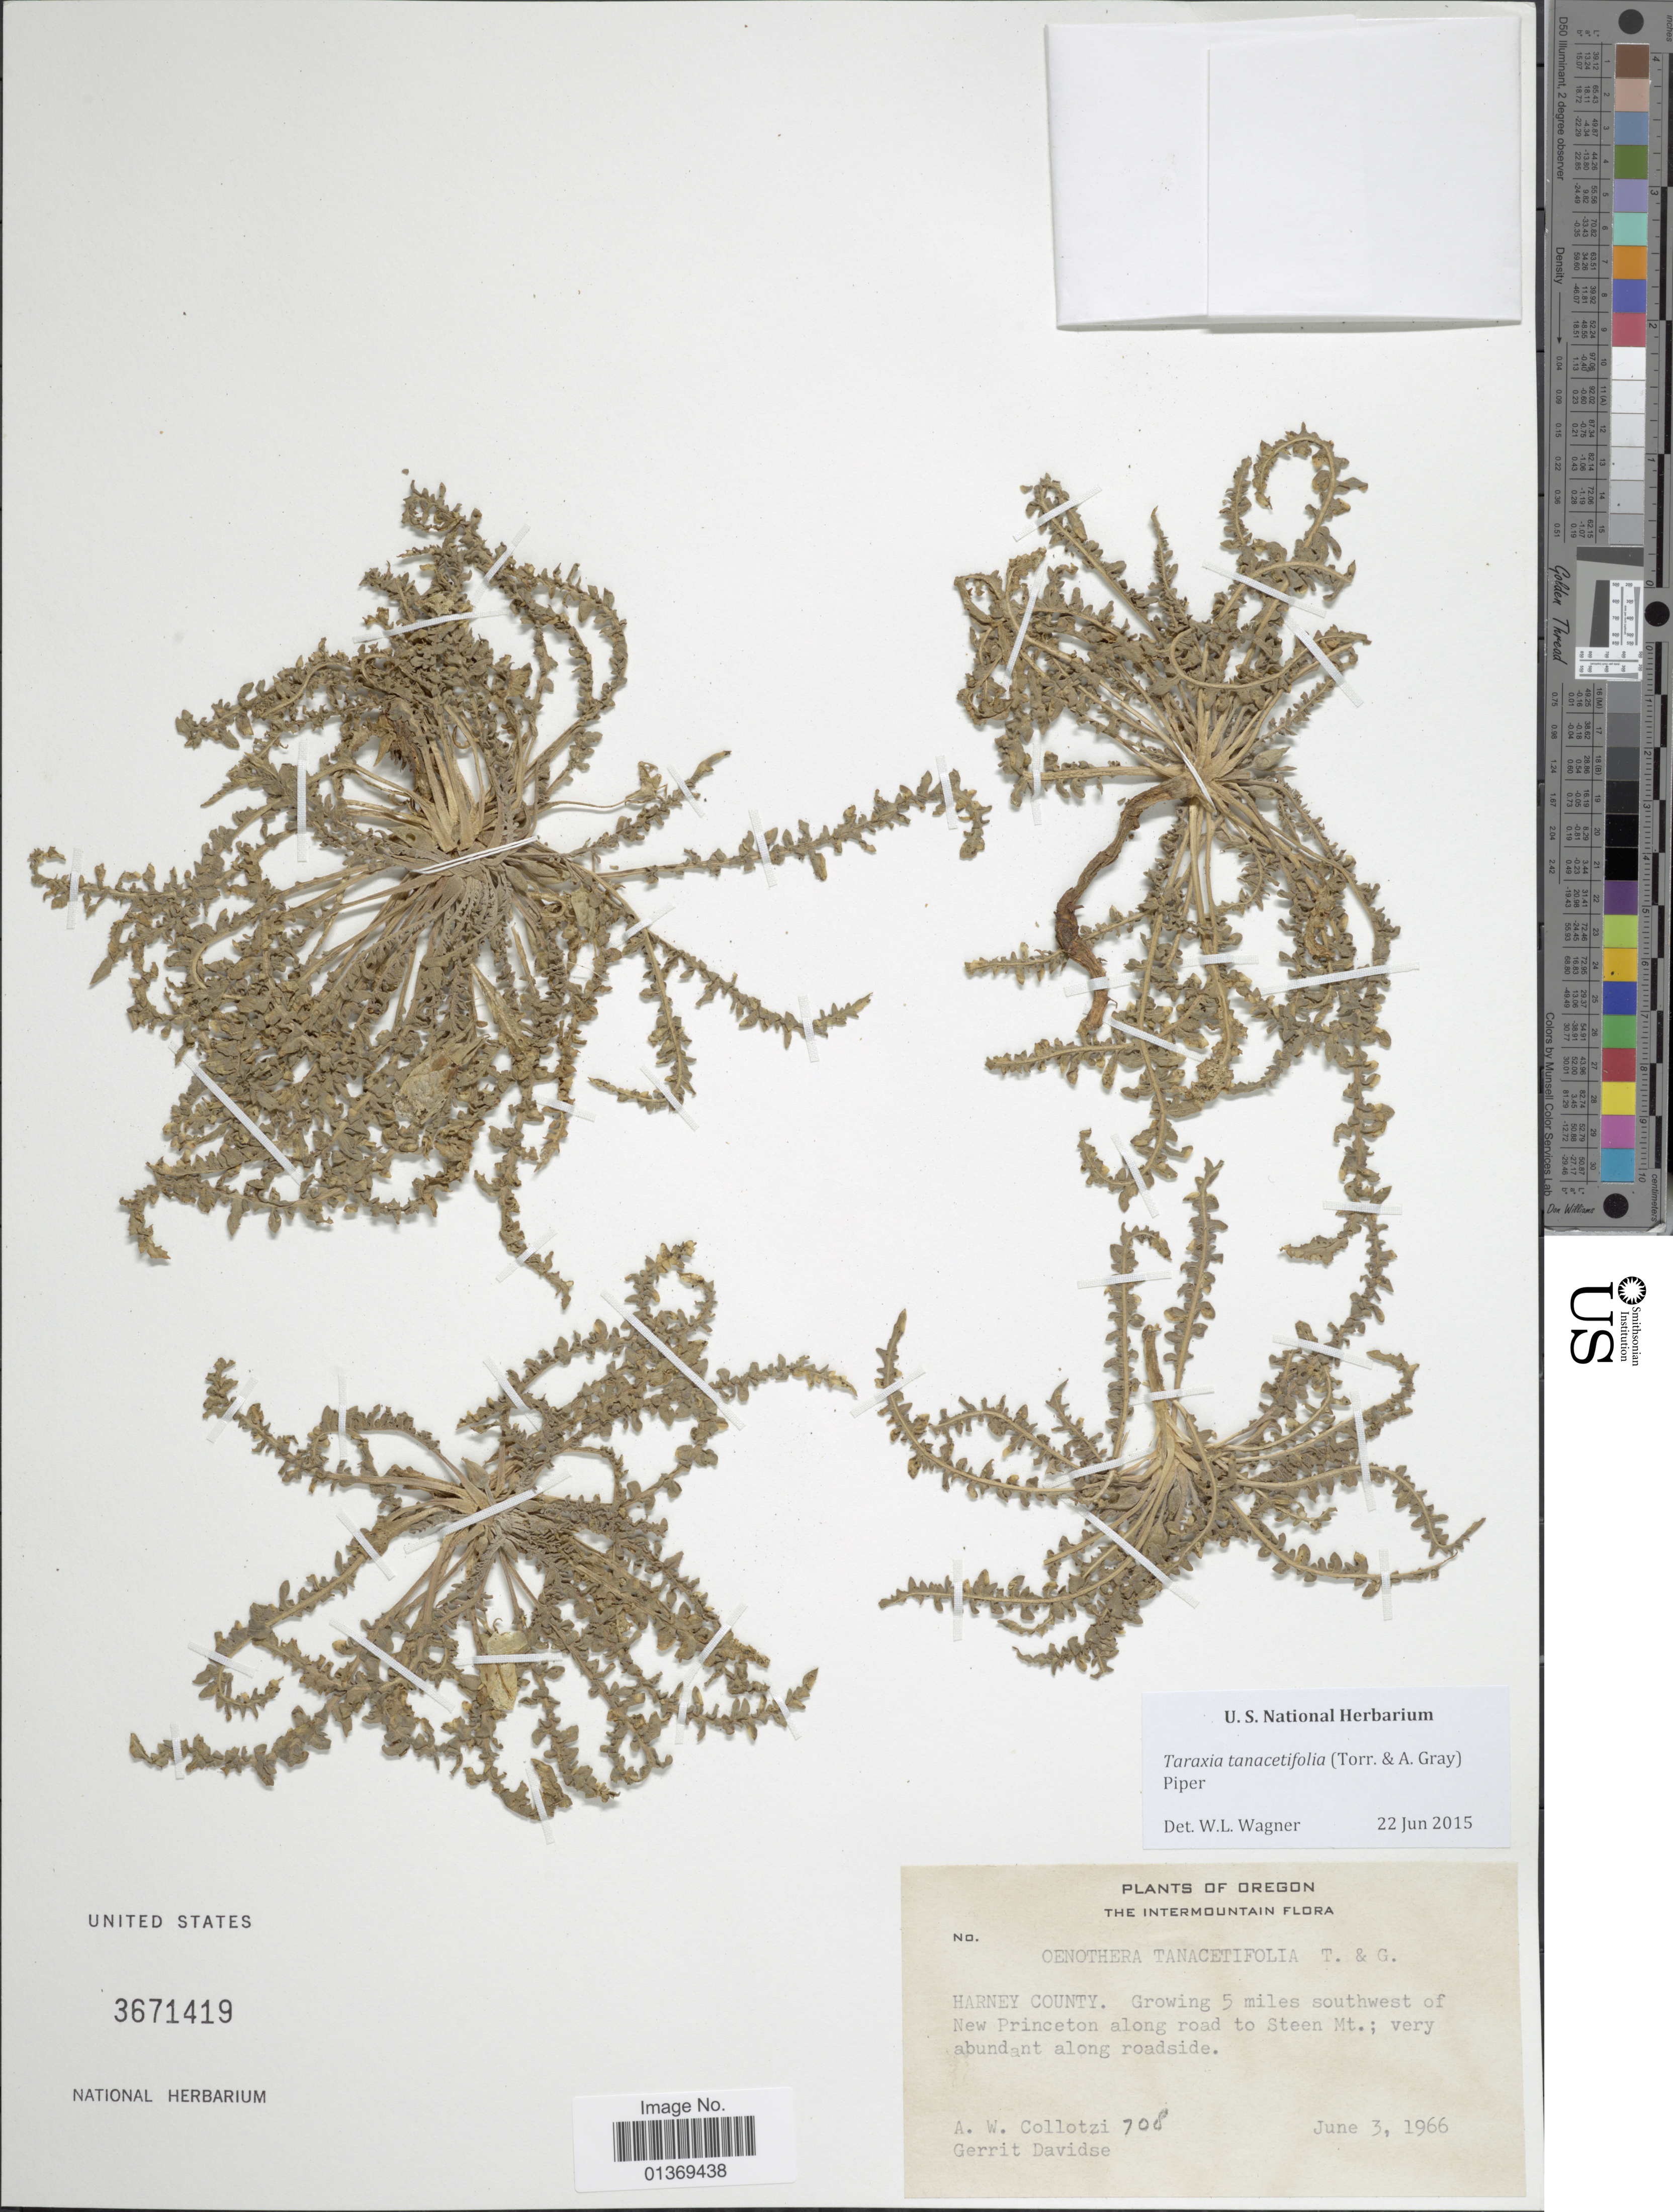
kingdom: Plantae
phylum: Tracheophyta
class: Magnoliopsida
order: Myrtales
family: Onagraceae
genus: Taraxia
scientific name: Taraxia tanacetifolia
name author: (Torr. & A. Gray) Piper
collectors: A. W. Collotzi & G. Davidse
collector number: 708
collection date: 1966-06-03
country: United States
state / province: Oregon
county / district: Harney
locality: Harney County. Growing 5 miles southwest of New Princeton along road to Steen Mt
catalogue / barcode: US 3671419